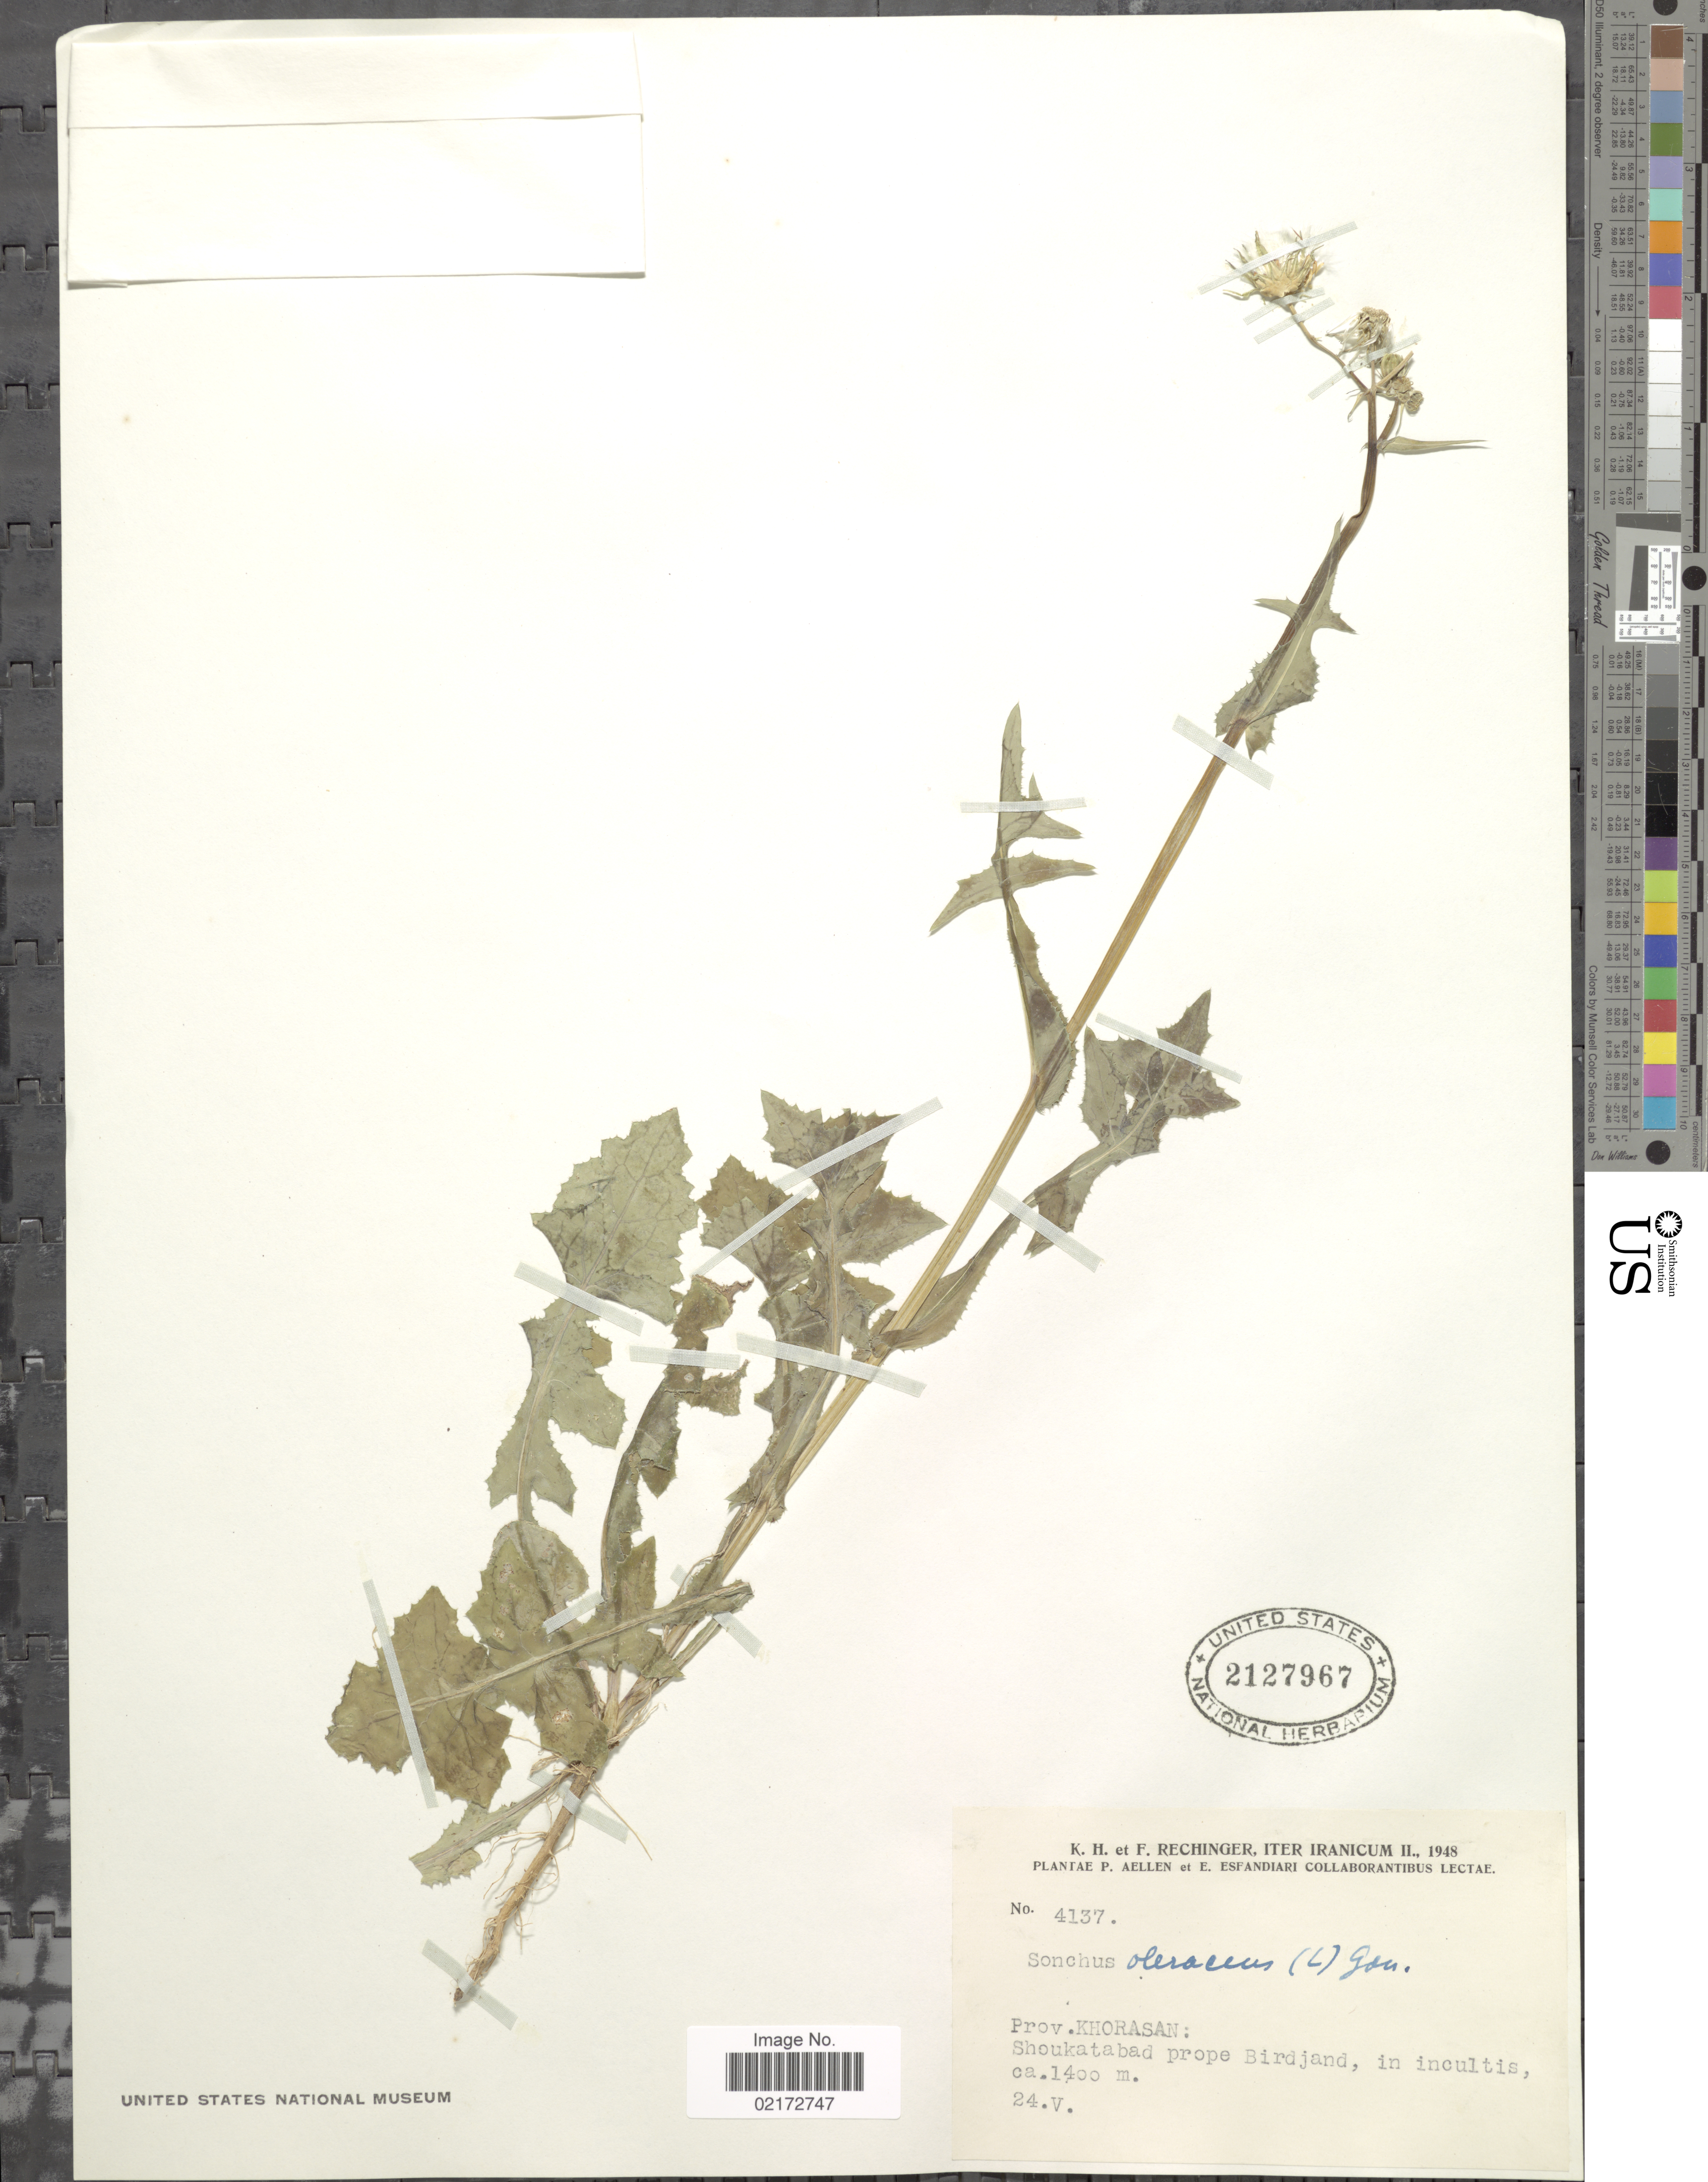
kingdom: Plantae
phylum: Tracheophyta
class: Magnoliopsida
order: Asterales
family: Asteraceae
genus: Sonchus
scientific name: Sonchus oleraceus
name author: L.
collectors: K. H. Rechinger & F. Rechinger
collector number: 4137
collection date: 1948-05-24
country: Iran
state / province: Khorasan [obsolete]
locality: Prov. Khorasan: Shoukatabad prope Birdjand, in incultis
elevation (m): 1400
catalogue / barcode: US 2127967